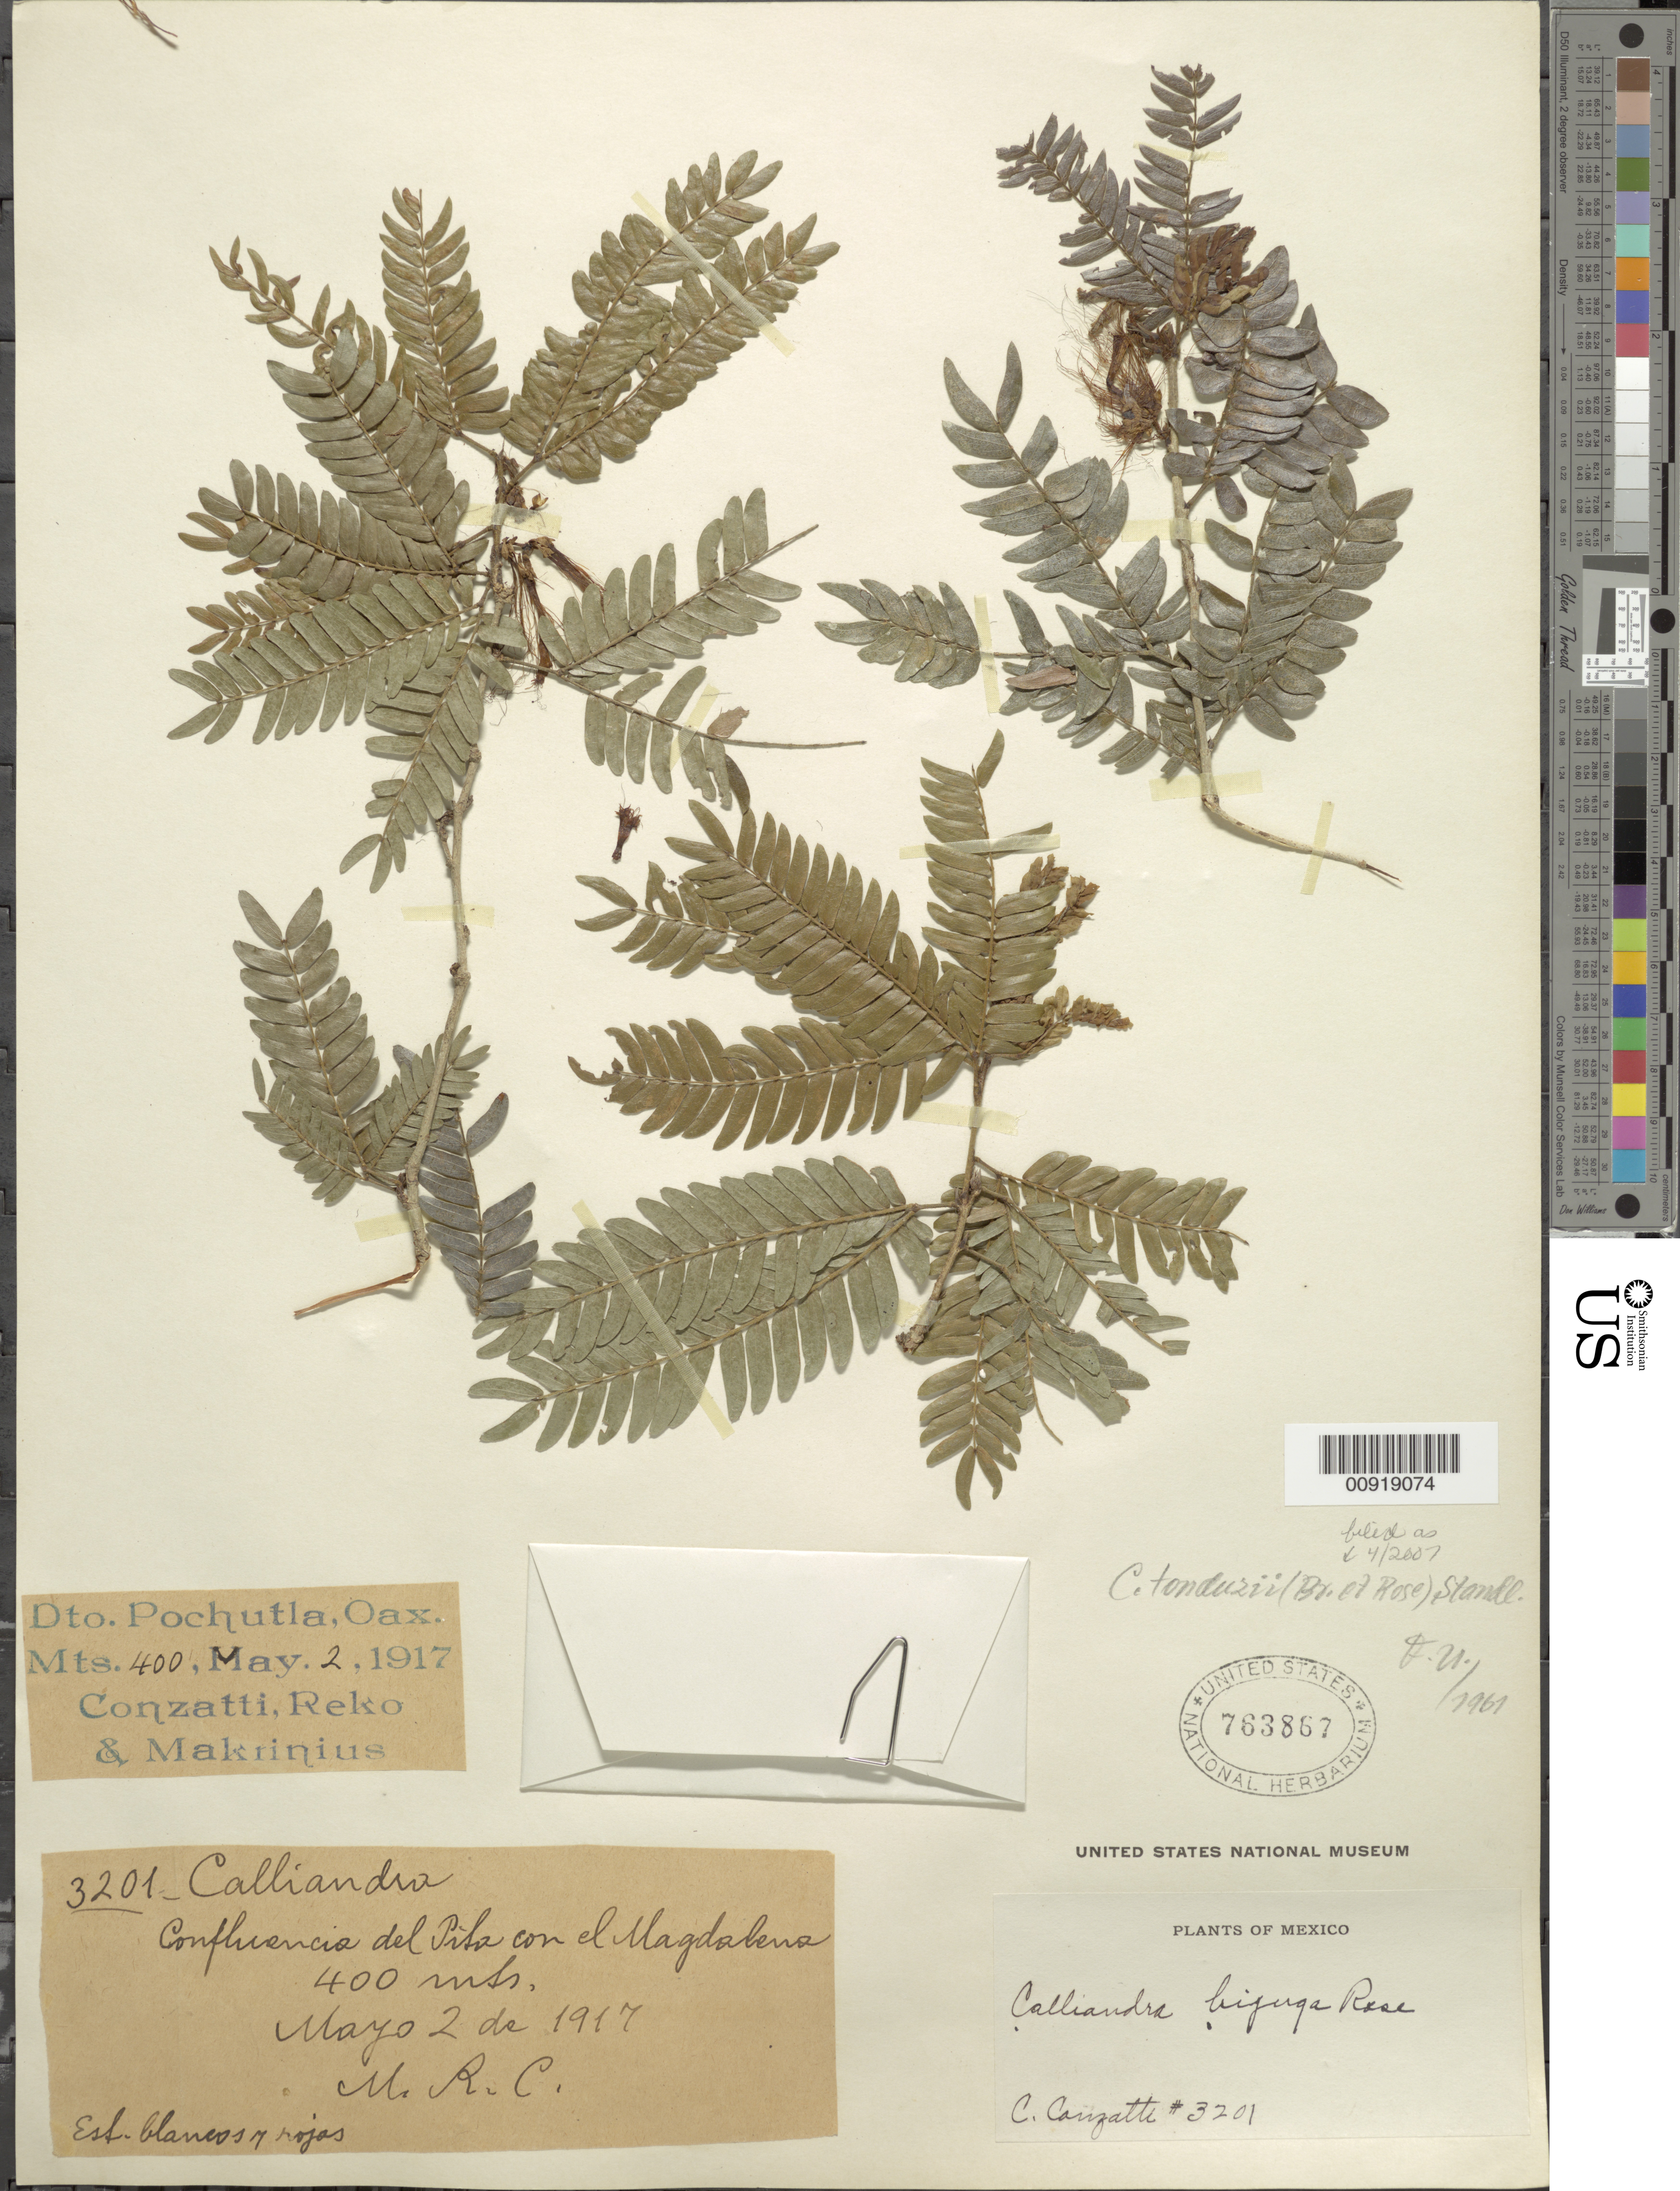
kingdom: Plantae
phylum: Tracheophyta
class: Magnoliopsida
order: Fabales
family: Fabaceae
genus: Calliandra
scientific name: Calliandra tonduzii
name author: (Britton) Standl.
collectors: C. Conzatti, B. P. Reko & -. Makrinius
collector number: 3201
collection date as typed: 02 May 1917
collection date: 1917-05-02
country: Mexico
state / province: Oaxaca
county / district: Pochutla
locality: Confluencia del Pita con el Magdalena.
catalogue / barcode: US 763867